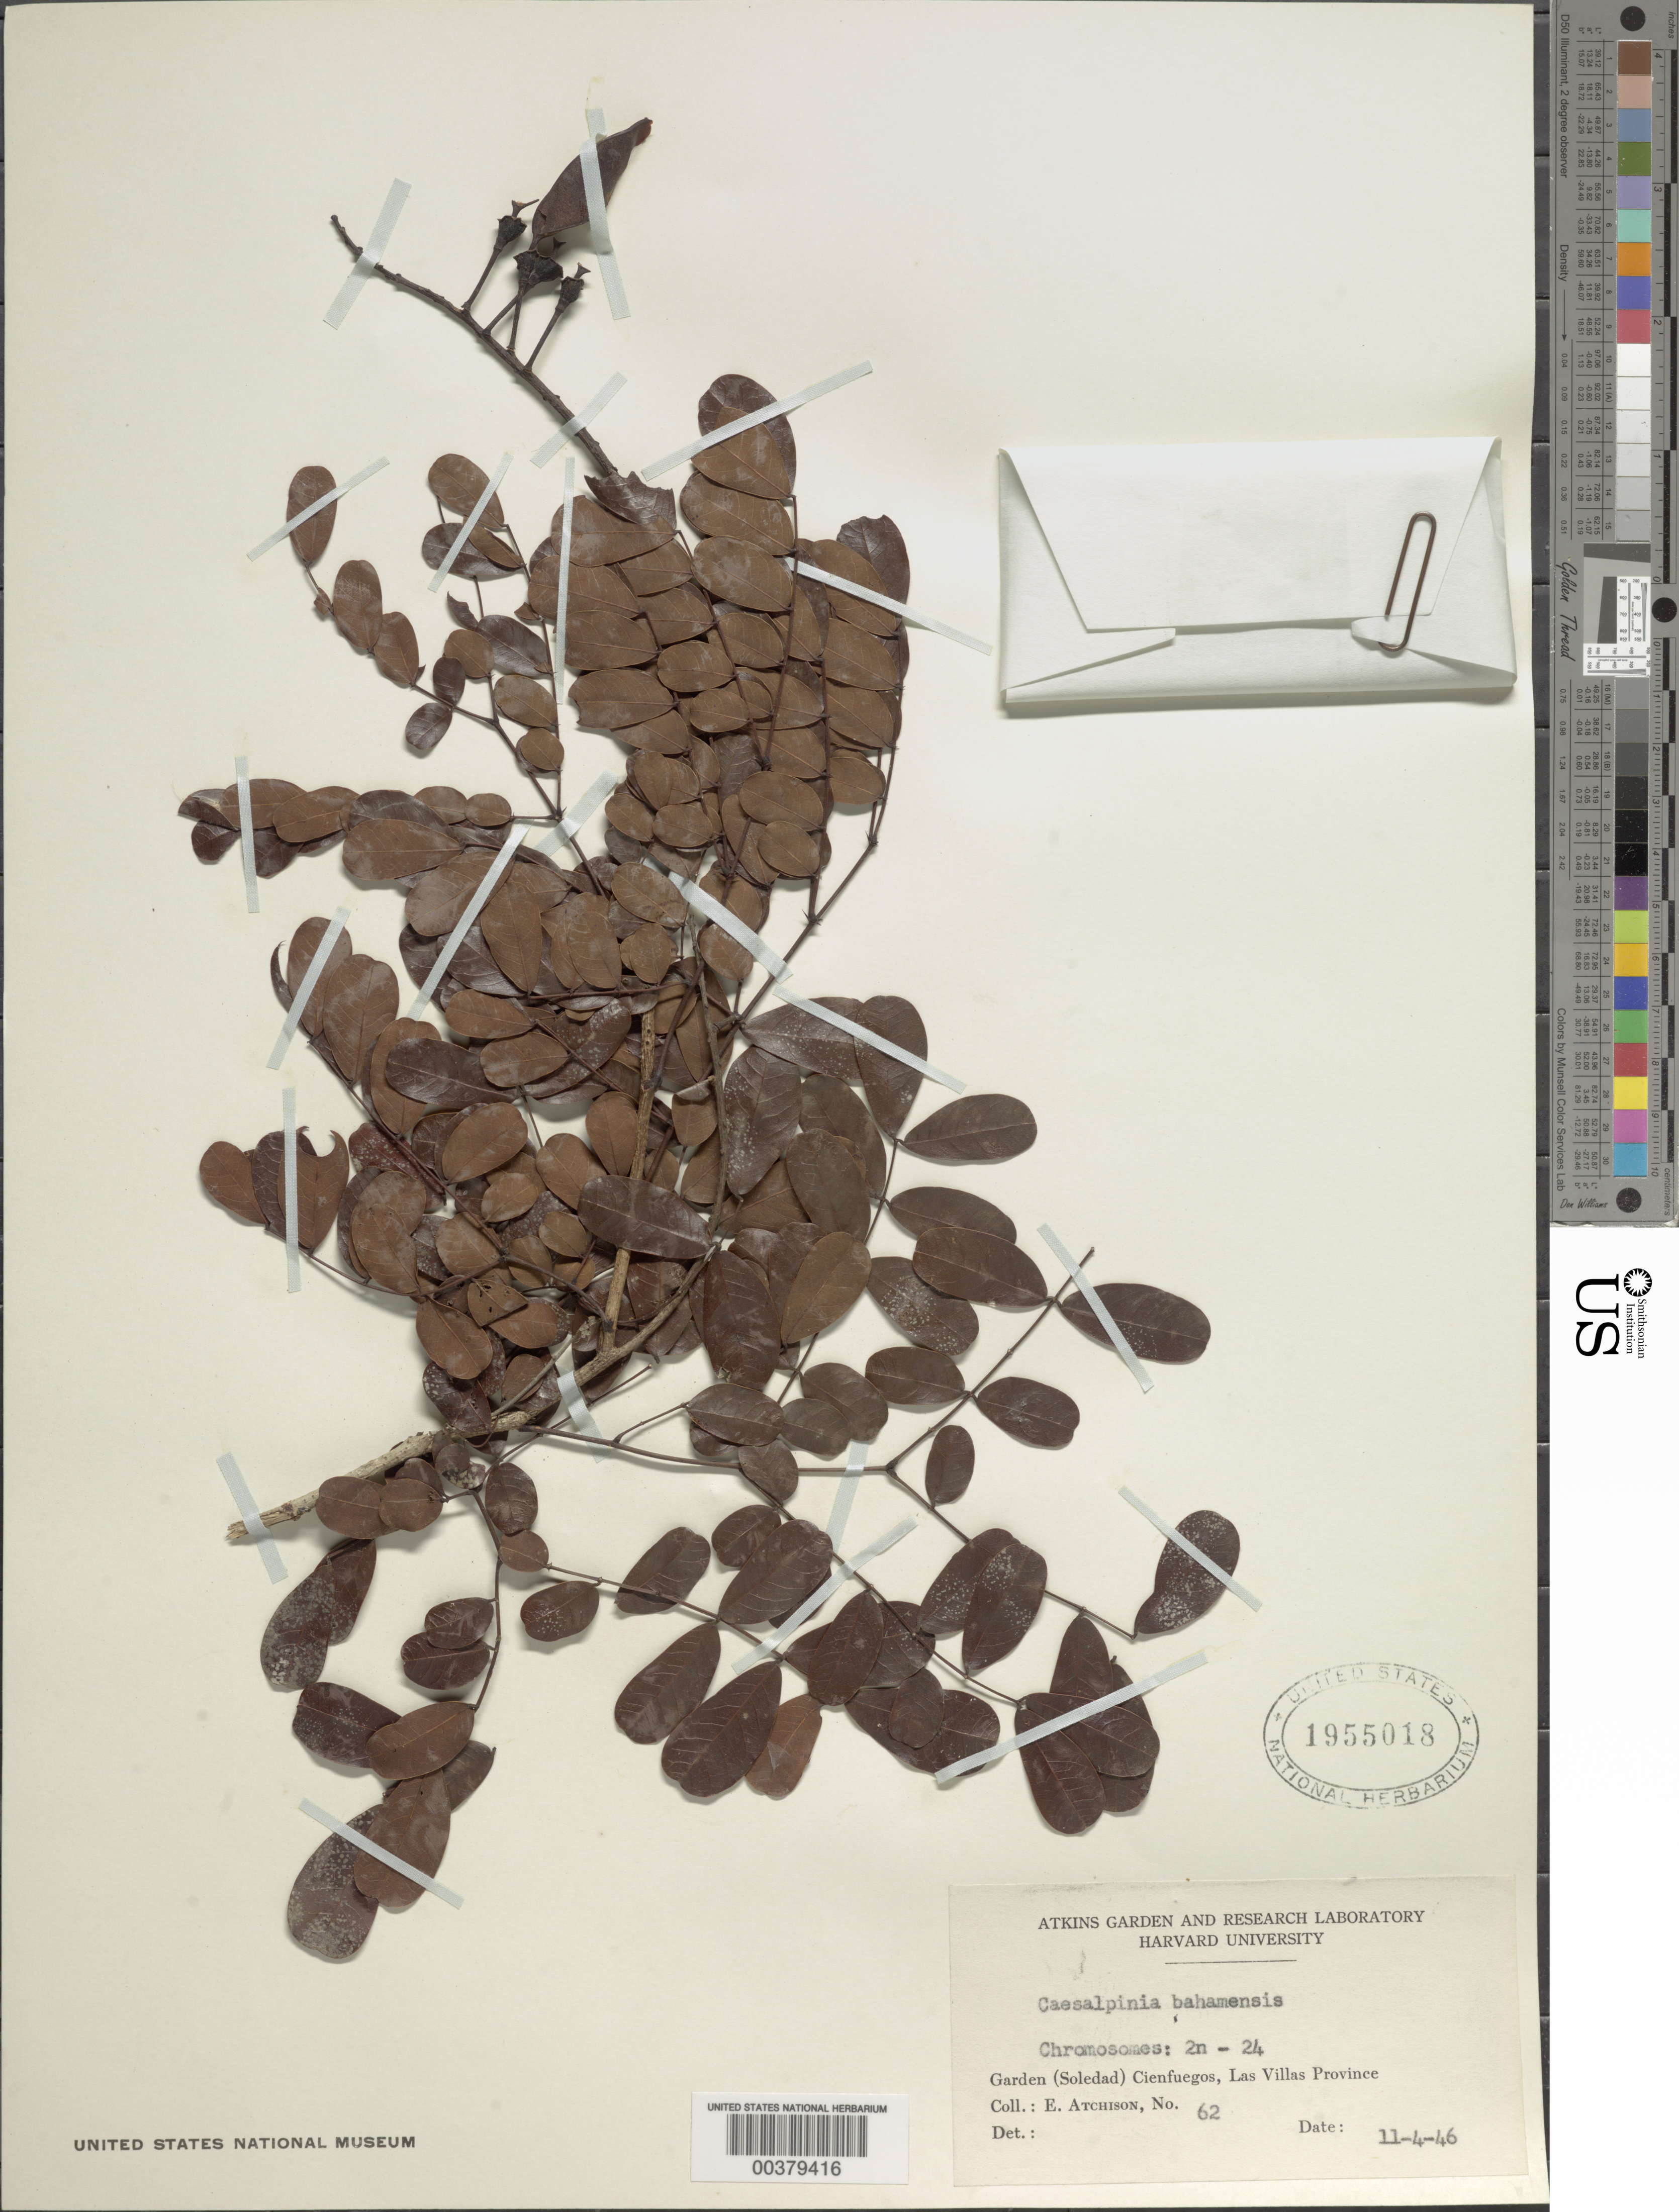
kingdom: Plantae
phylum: Tracheophyta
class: Magnoliopsida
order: Fabales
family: Fabaceae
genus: Caesalpinia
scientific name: Caesalpinia bahamensis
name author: Lam.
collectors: E. Atchison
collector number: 62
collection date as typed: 11 Apr 1946 or 04 Nov 1946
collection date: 1946-04-11 or 1946-11-04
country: Cuba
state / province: Las Villas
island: Greater Antilles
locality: Garden (soledad) cienfuegos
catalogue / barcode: US 1955018